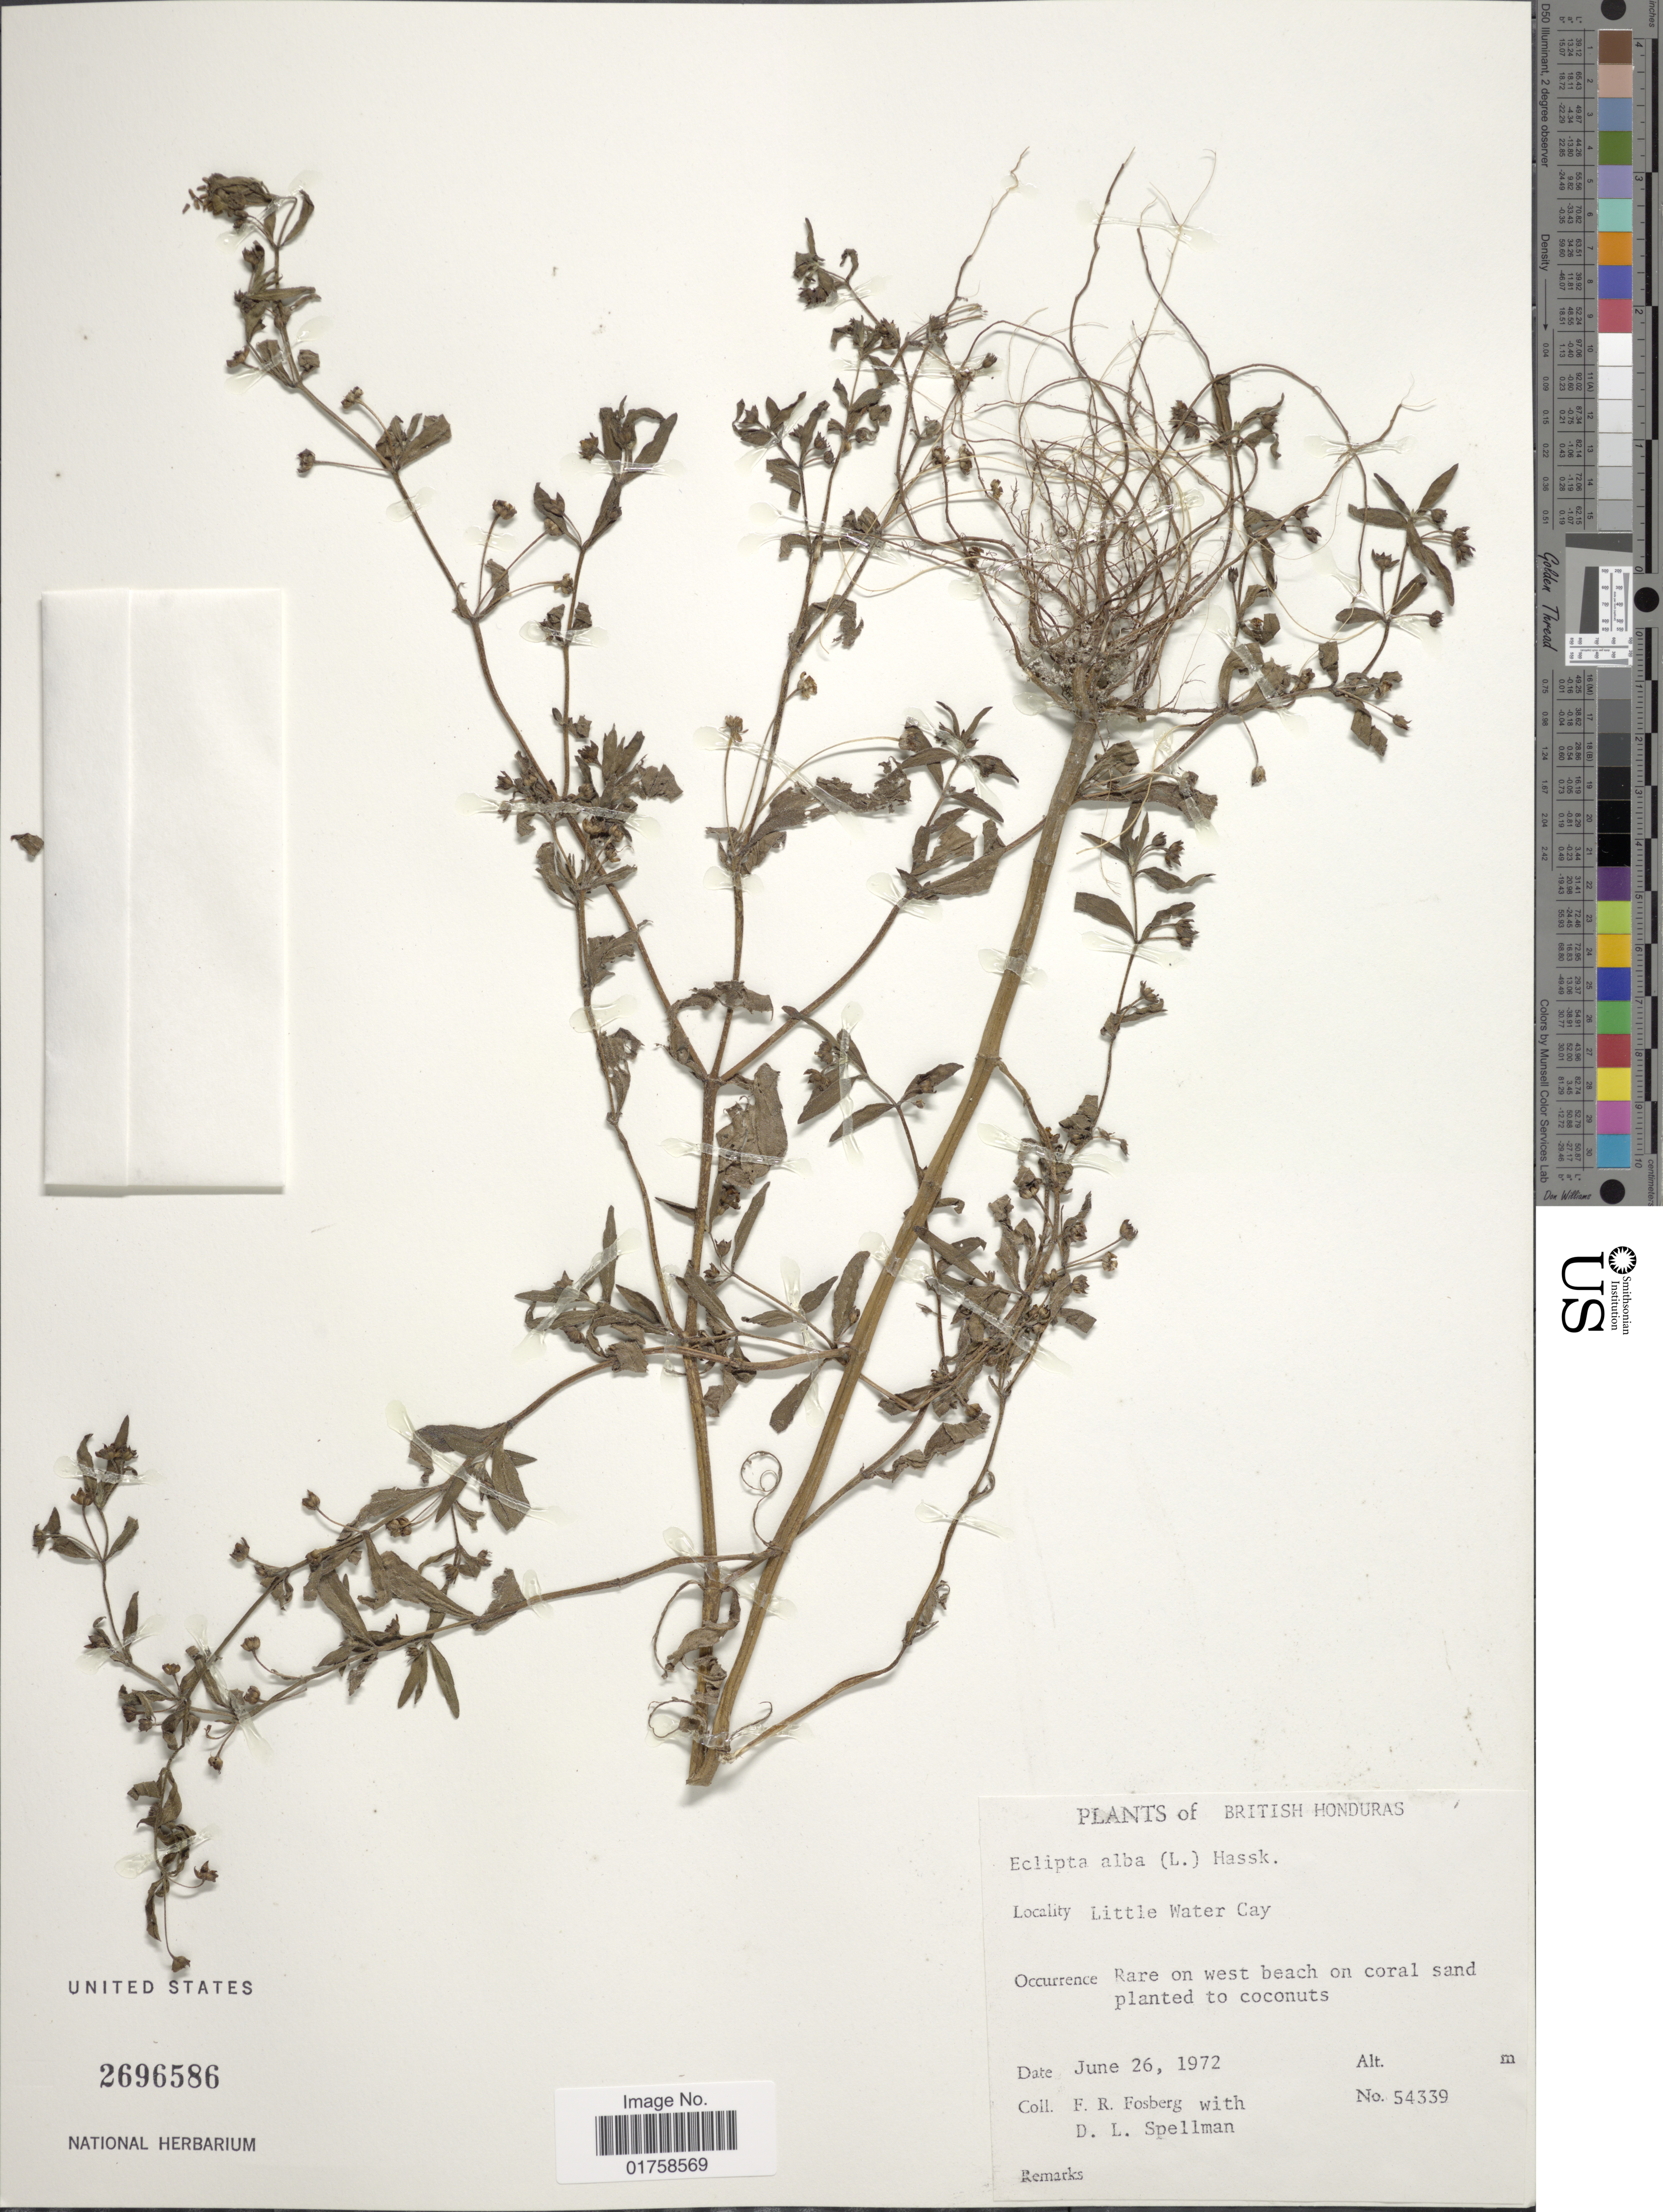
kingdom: Plantae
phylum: Tracheophyta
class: Magnoliopsida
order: Asterales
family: Asteraceae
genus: Eclipta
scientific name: Eclipta alba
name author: (L.) Hassk.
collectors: F. R. Fosberg & D. L. Spellman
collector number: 54339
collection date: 1972-06-26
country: Belize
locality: British Honduras. Little Water Cay.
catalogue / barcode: US 2696586